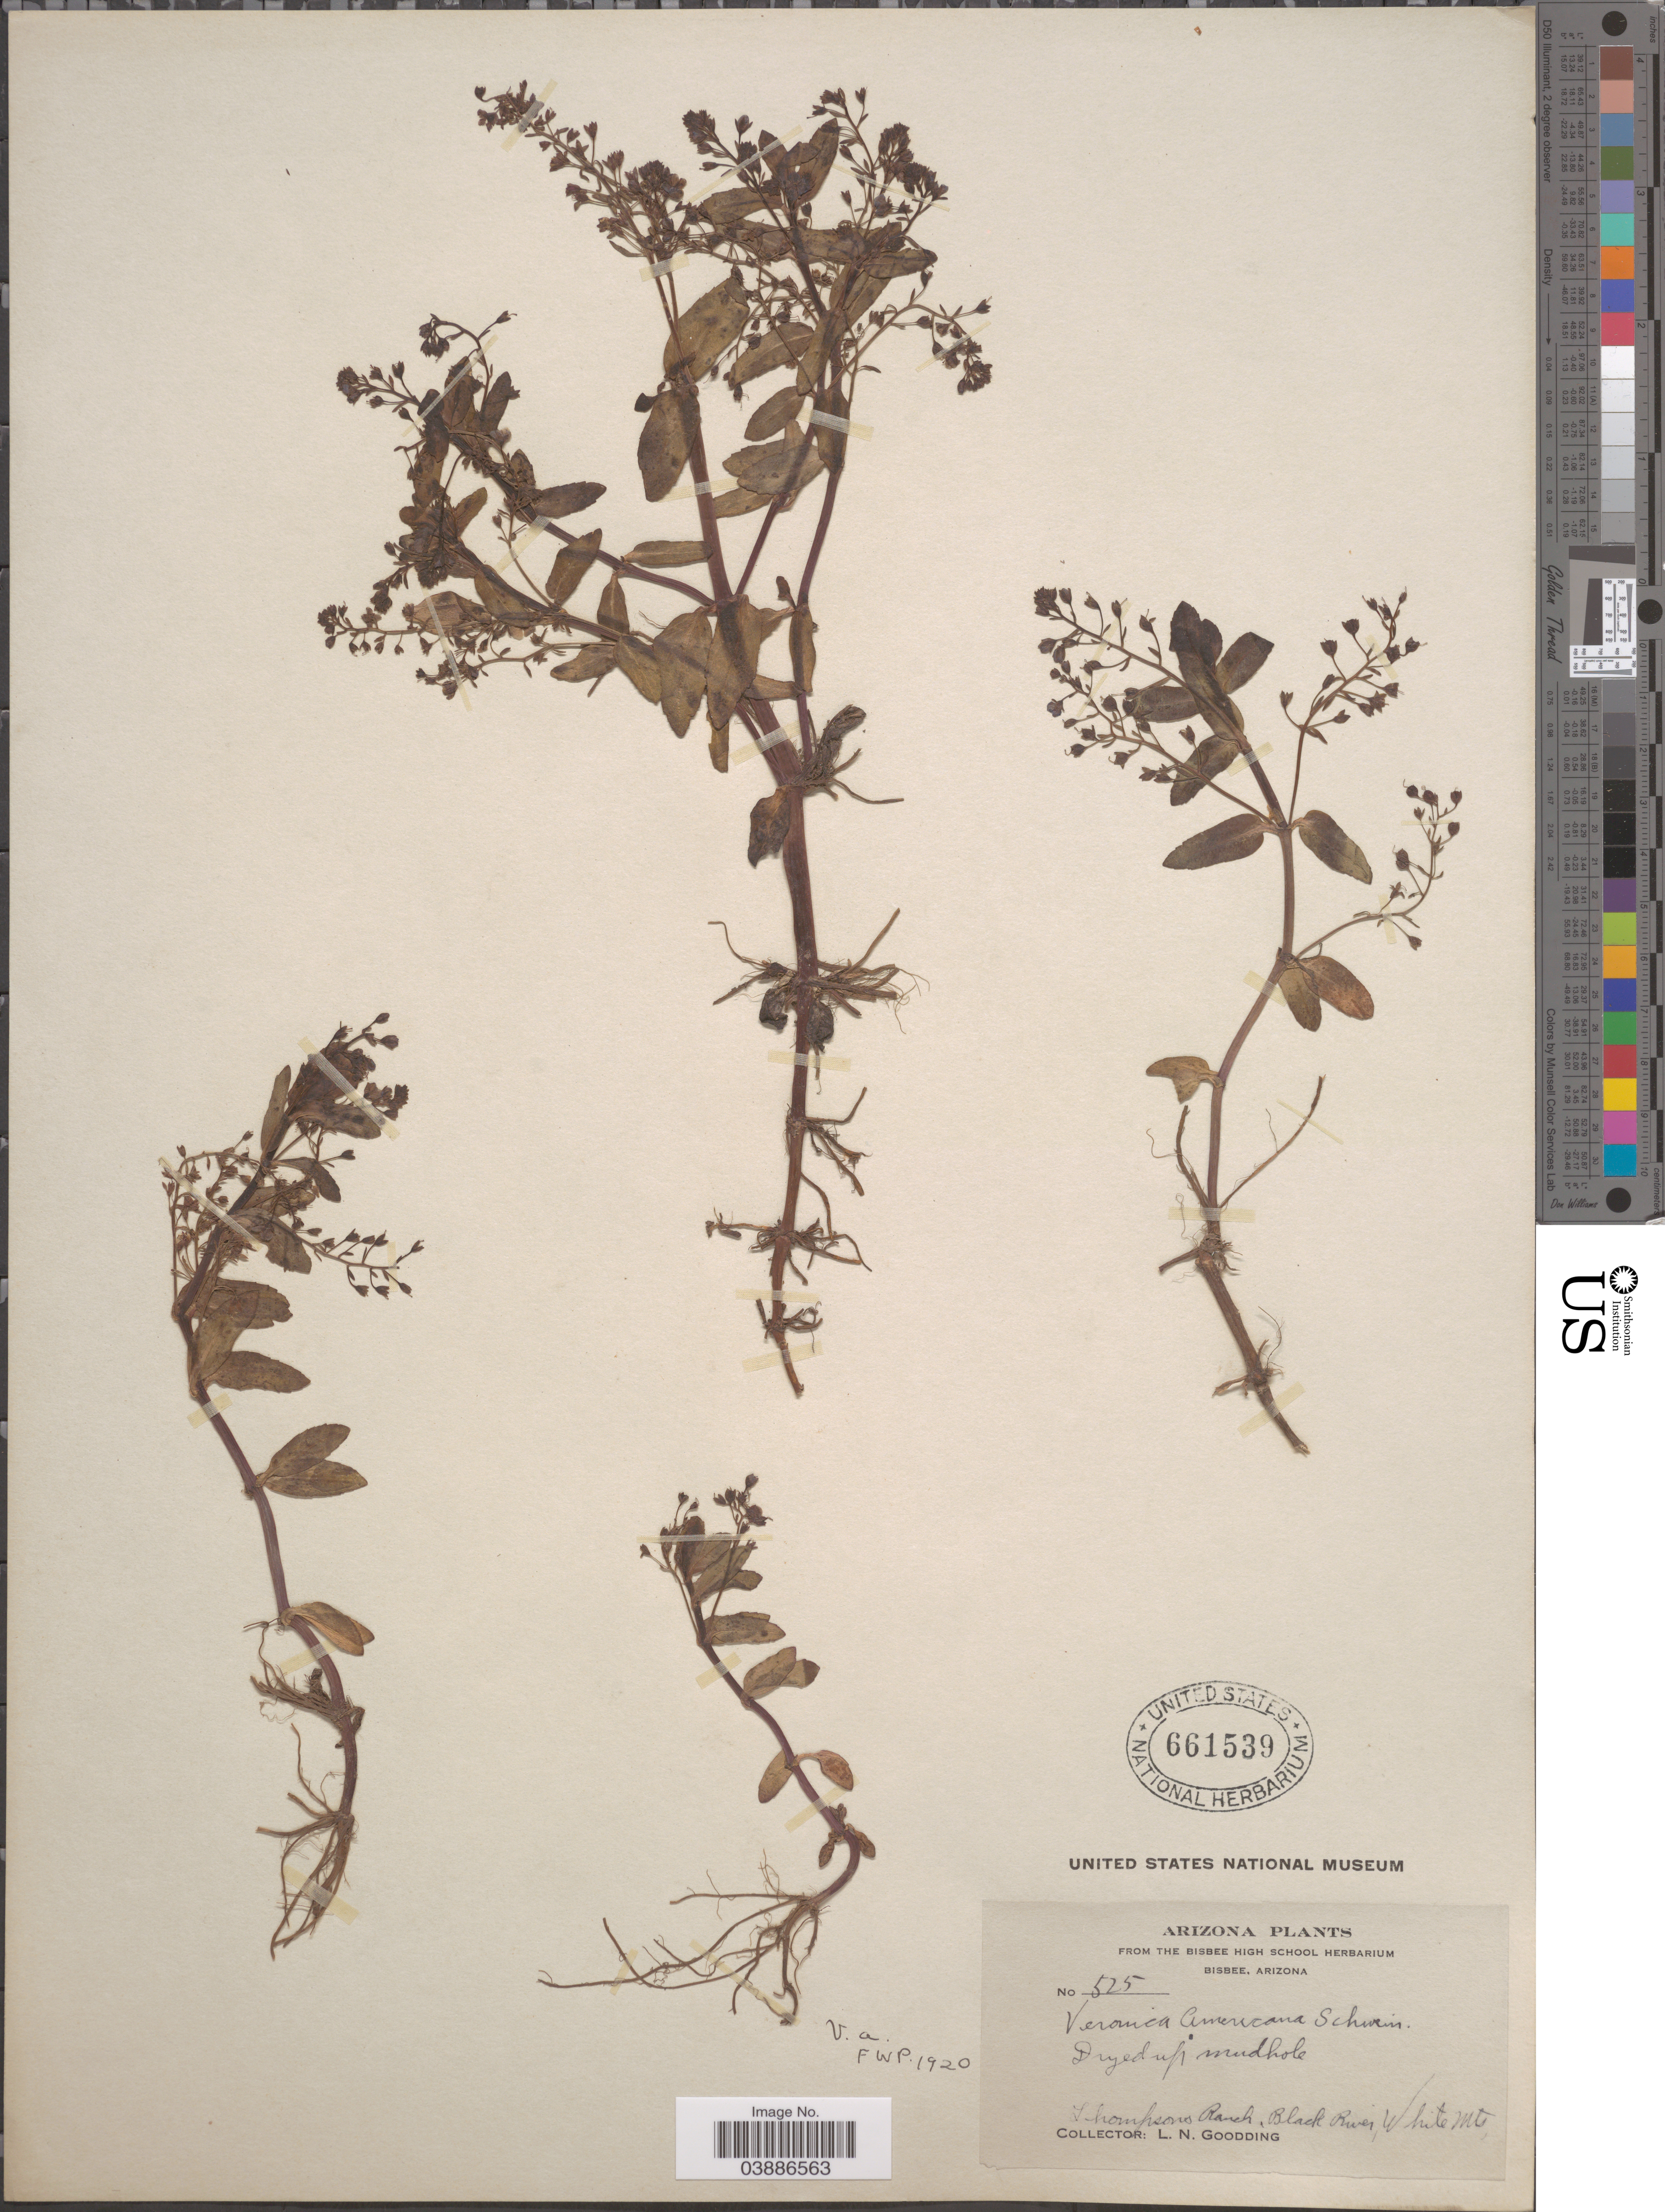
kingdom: Plantae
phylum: Tracheophyta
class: Magnoliopsida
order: Lamiales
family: Plantaginaceae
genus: Veronica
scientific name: Veronica americana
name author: Schwein. ex Benth.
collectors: L. N. Goodding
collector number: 525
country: United States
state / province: Arizona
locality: Thompsons Ranch, Black River, White Mts.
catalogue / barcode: US 661539